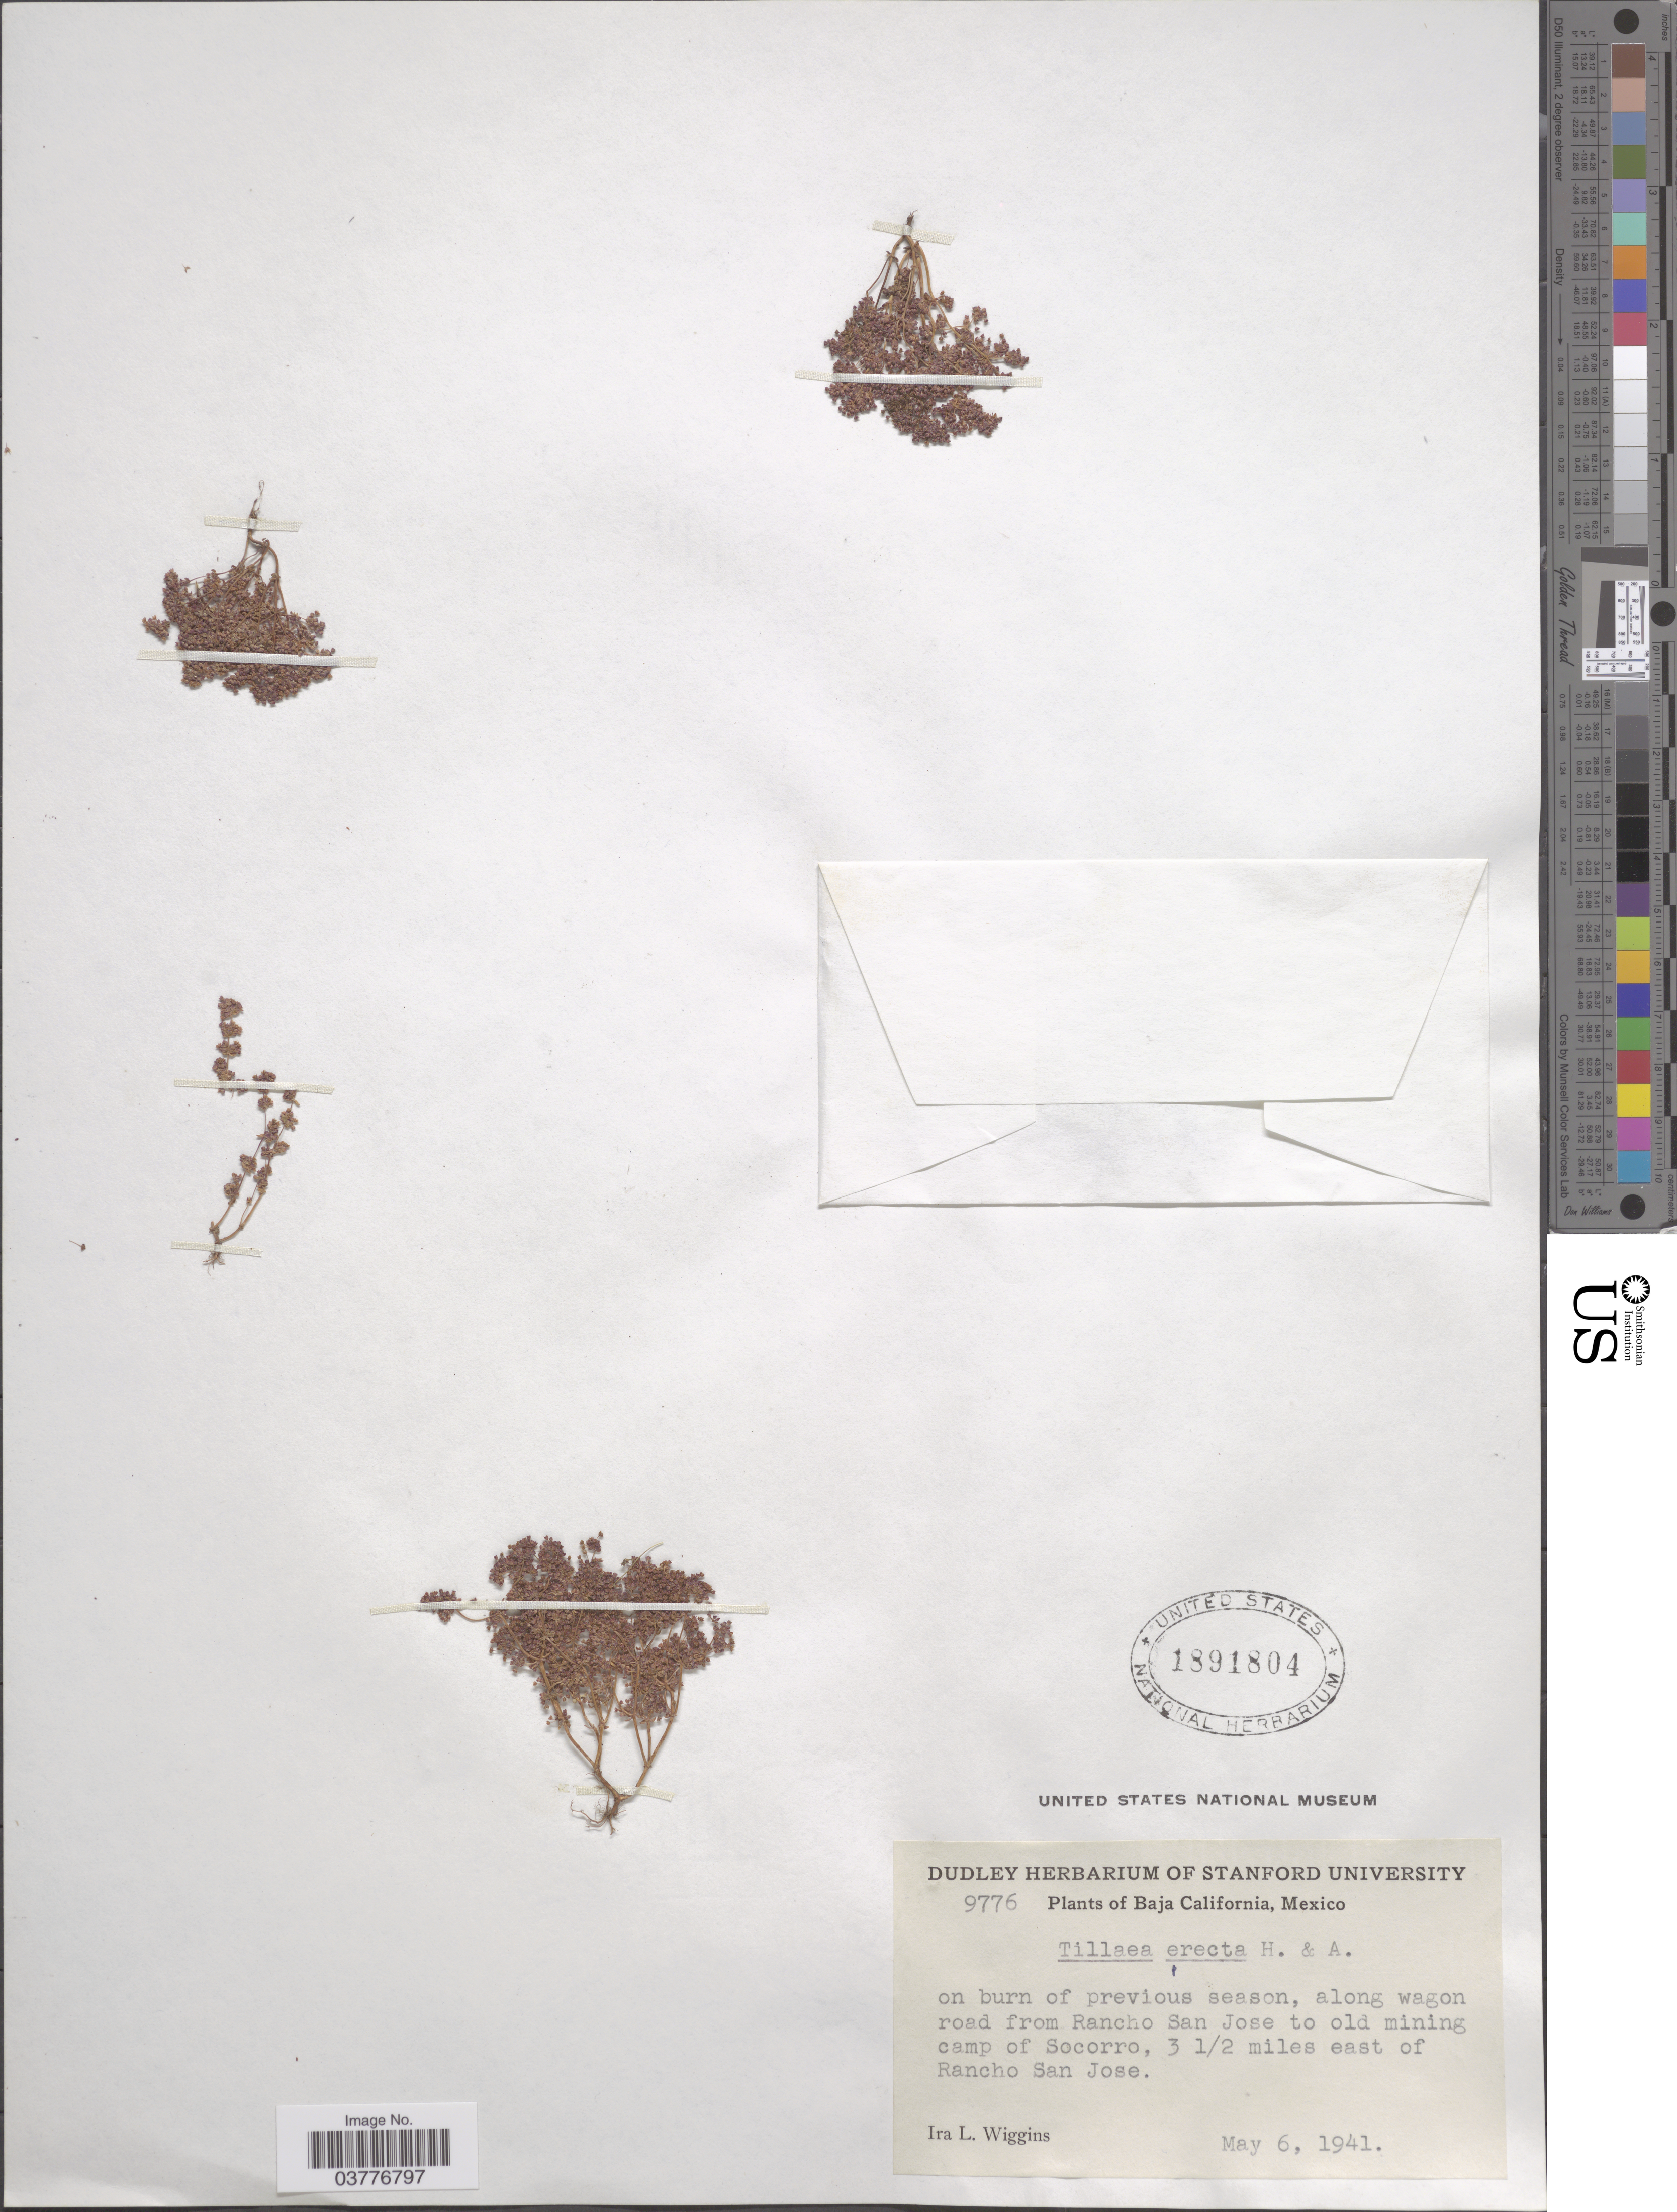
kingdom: Plantae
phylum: Tracheophyta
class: Magnoliopsida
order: Saxifragales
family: Crassulaceae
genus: Crassula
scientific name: Crassula connata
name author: (Ruiz & Pav.) A. Berger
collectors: I. L. Wiggins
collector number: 9776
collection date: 1941-05-06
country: Mexico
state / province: Baja California Norte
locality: Along wagon road from Rancho San Jose to old mining camp of Socorro, 3 ½ miles east of Rancho San Jose.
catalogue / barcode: US 1891804